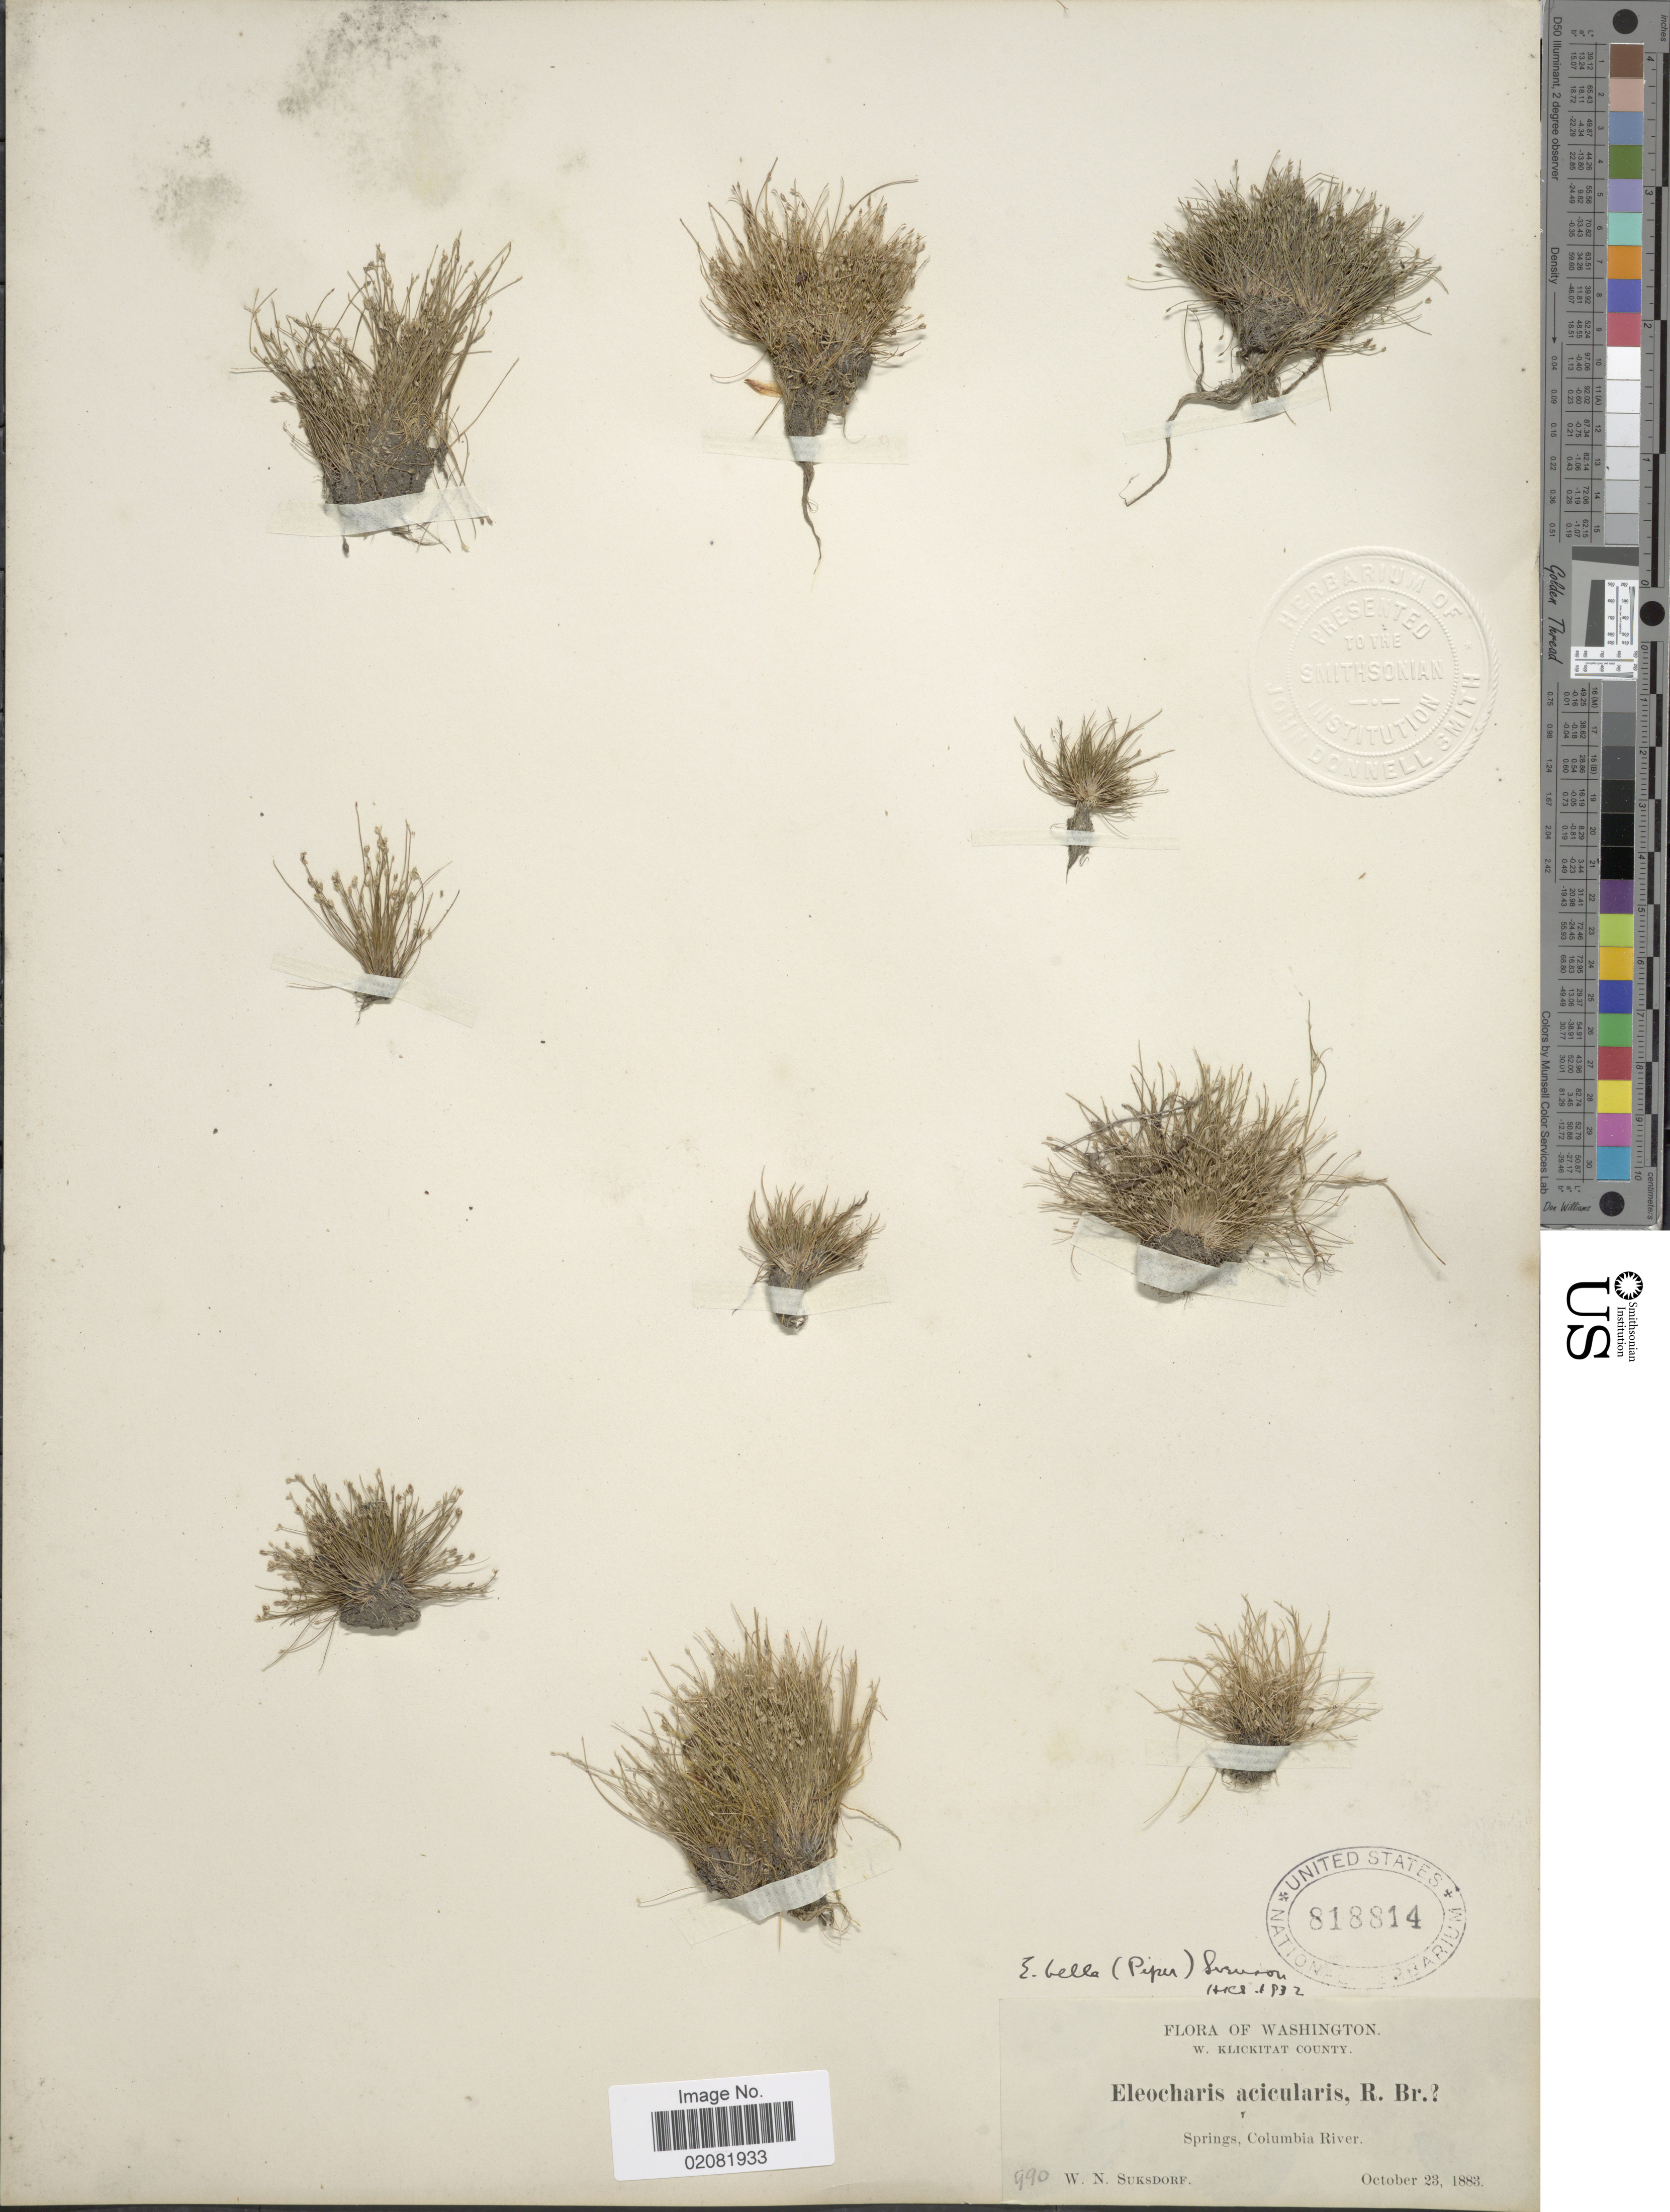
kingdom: Plantae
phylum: Tracheophyta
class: Liliopsida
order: Poales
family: Cyperaceae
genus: Eleocharis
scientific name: Eleocharis bella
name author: (Piper) Svenson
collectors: W. N. Suksdorf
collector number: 990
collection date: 1883-10-23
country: United States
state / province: Washington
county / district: Klickitat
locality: W. Klickitat County, Springs, Columbia River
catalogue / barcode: US 818814